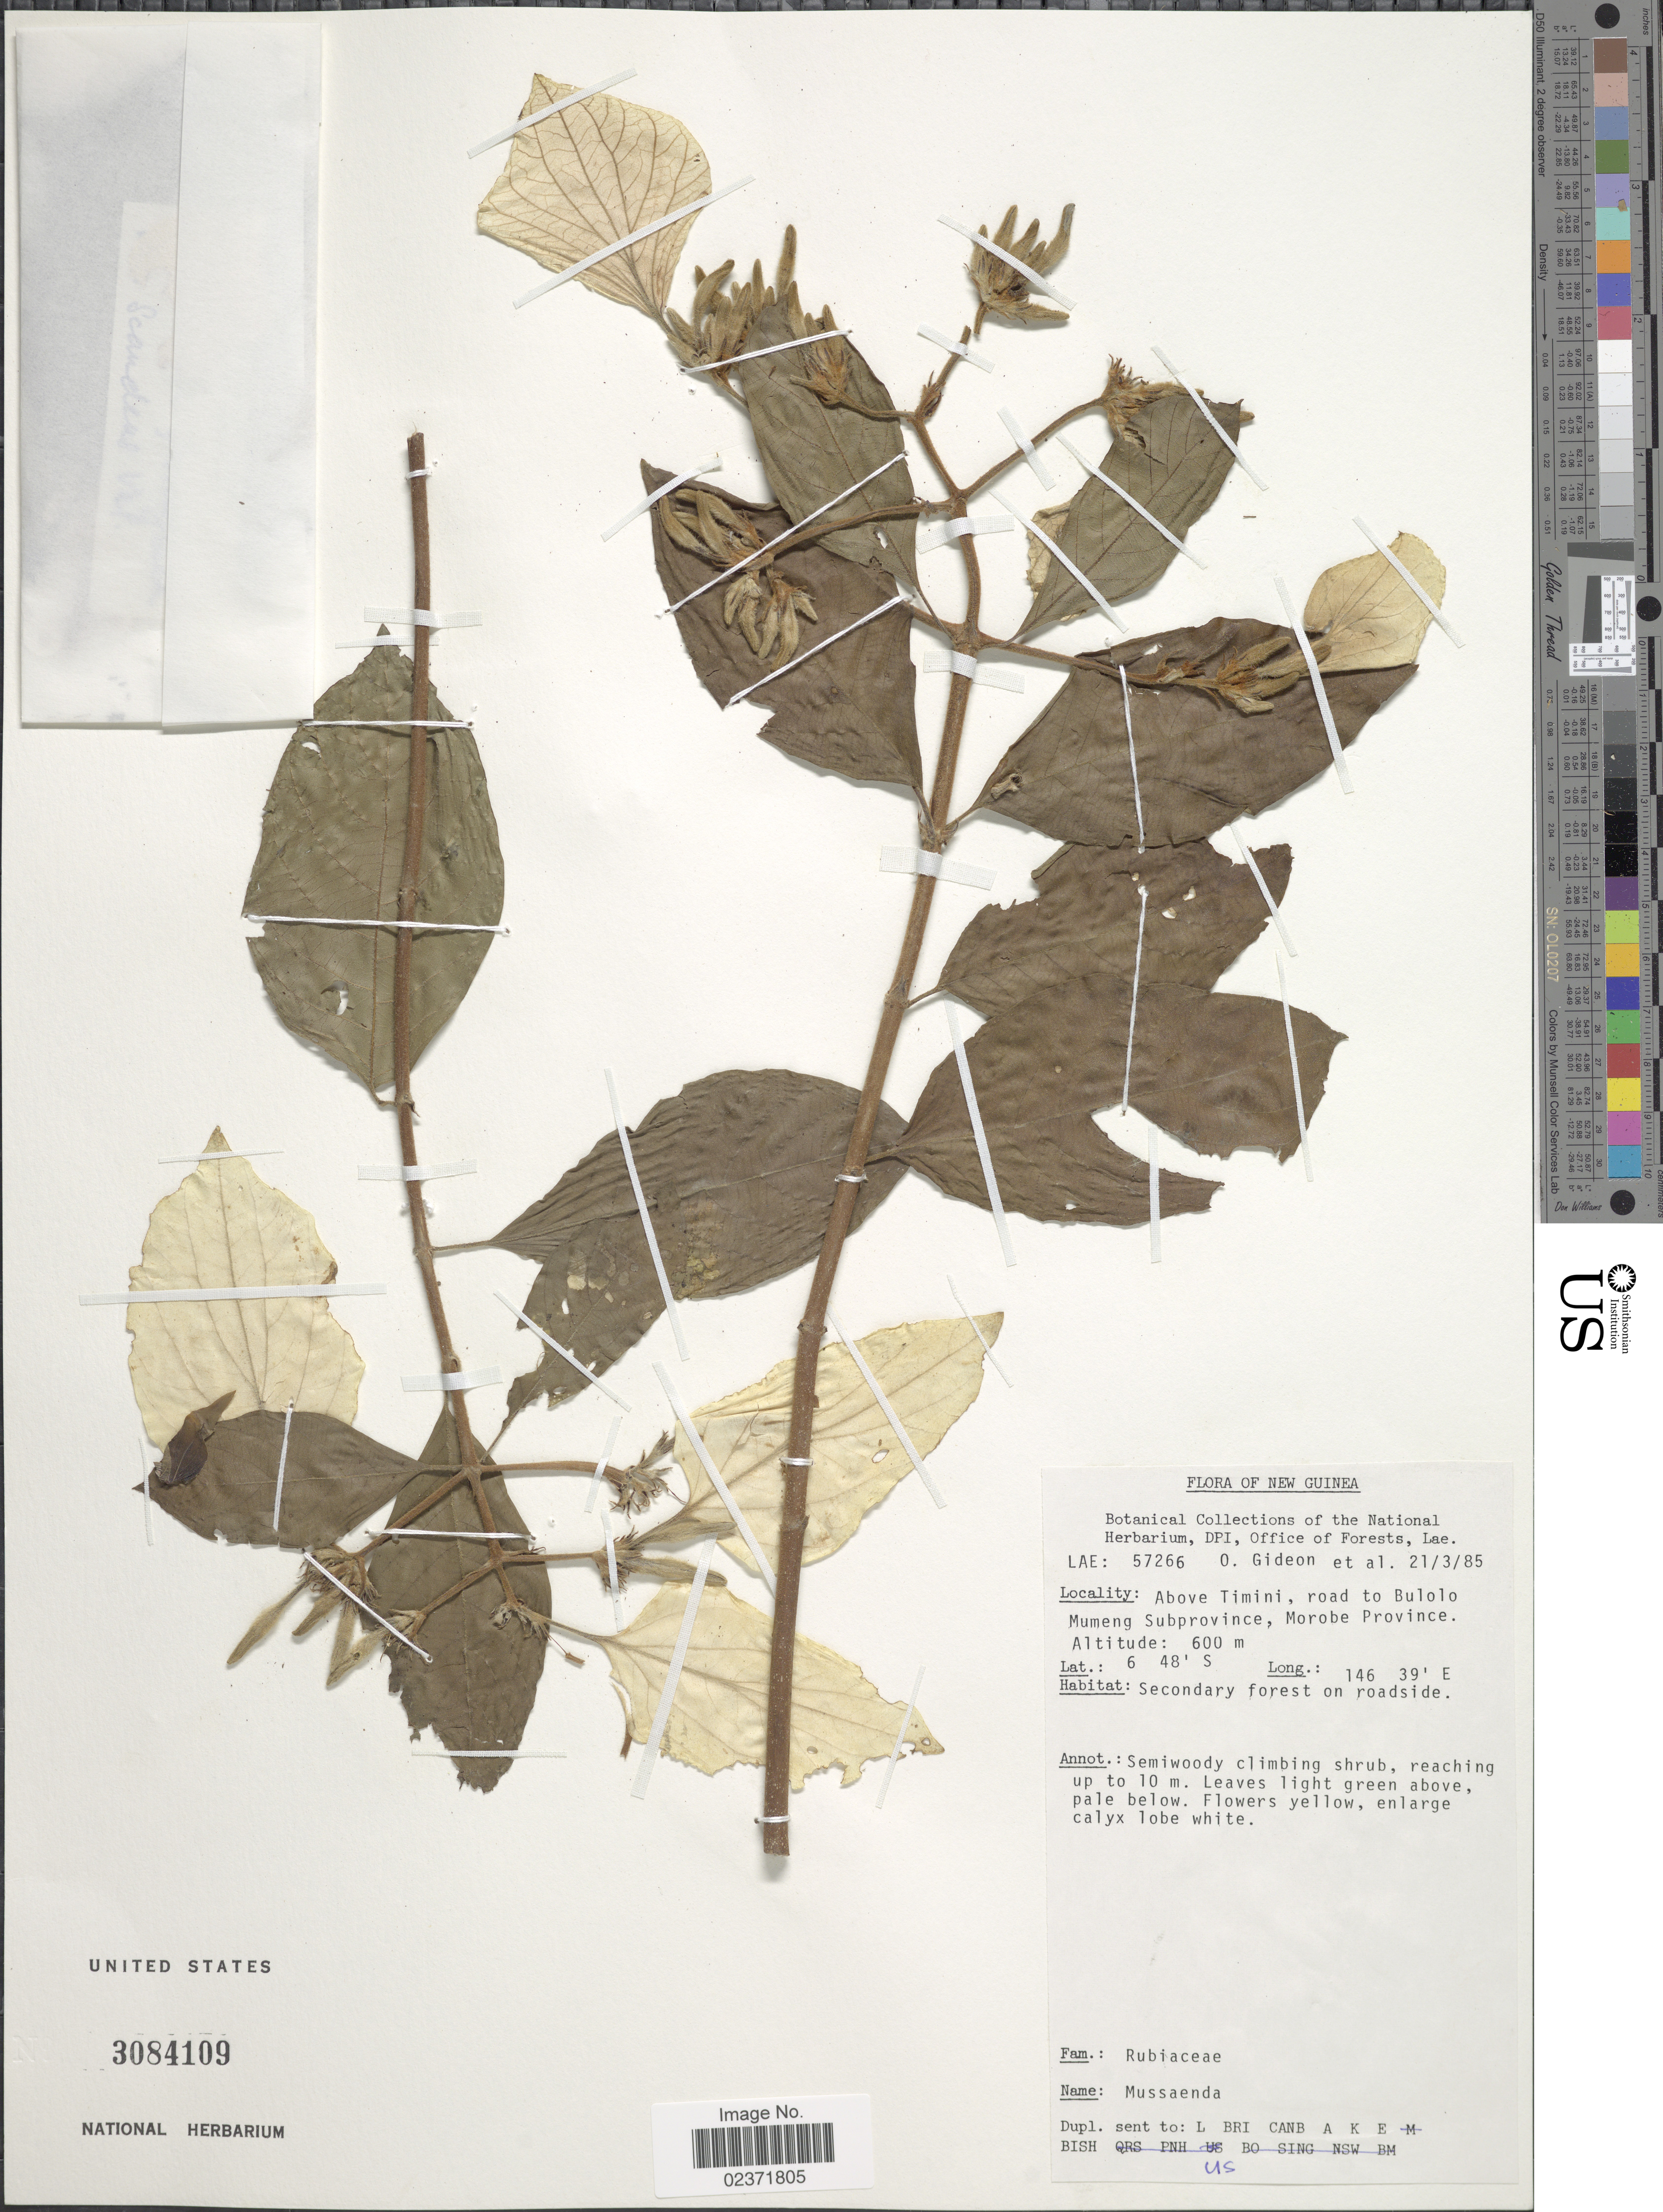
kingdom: Plantae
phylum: Tracheophyta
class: Magnoliopsida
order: Gentianales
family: Rubiaceae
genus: Mussaenda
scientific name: Mussaenda sp.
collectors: O. Gideon & et al.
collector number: Lae57266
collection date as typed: Transcribed d/m/y: 21/3/85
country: Papua New Guinea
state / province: Morobe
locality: New Guinea, above Timini, road to Bulolo Mumeng Subprovince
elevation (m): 600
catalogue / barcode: US 3084109